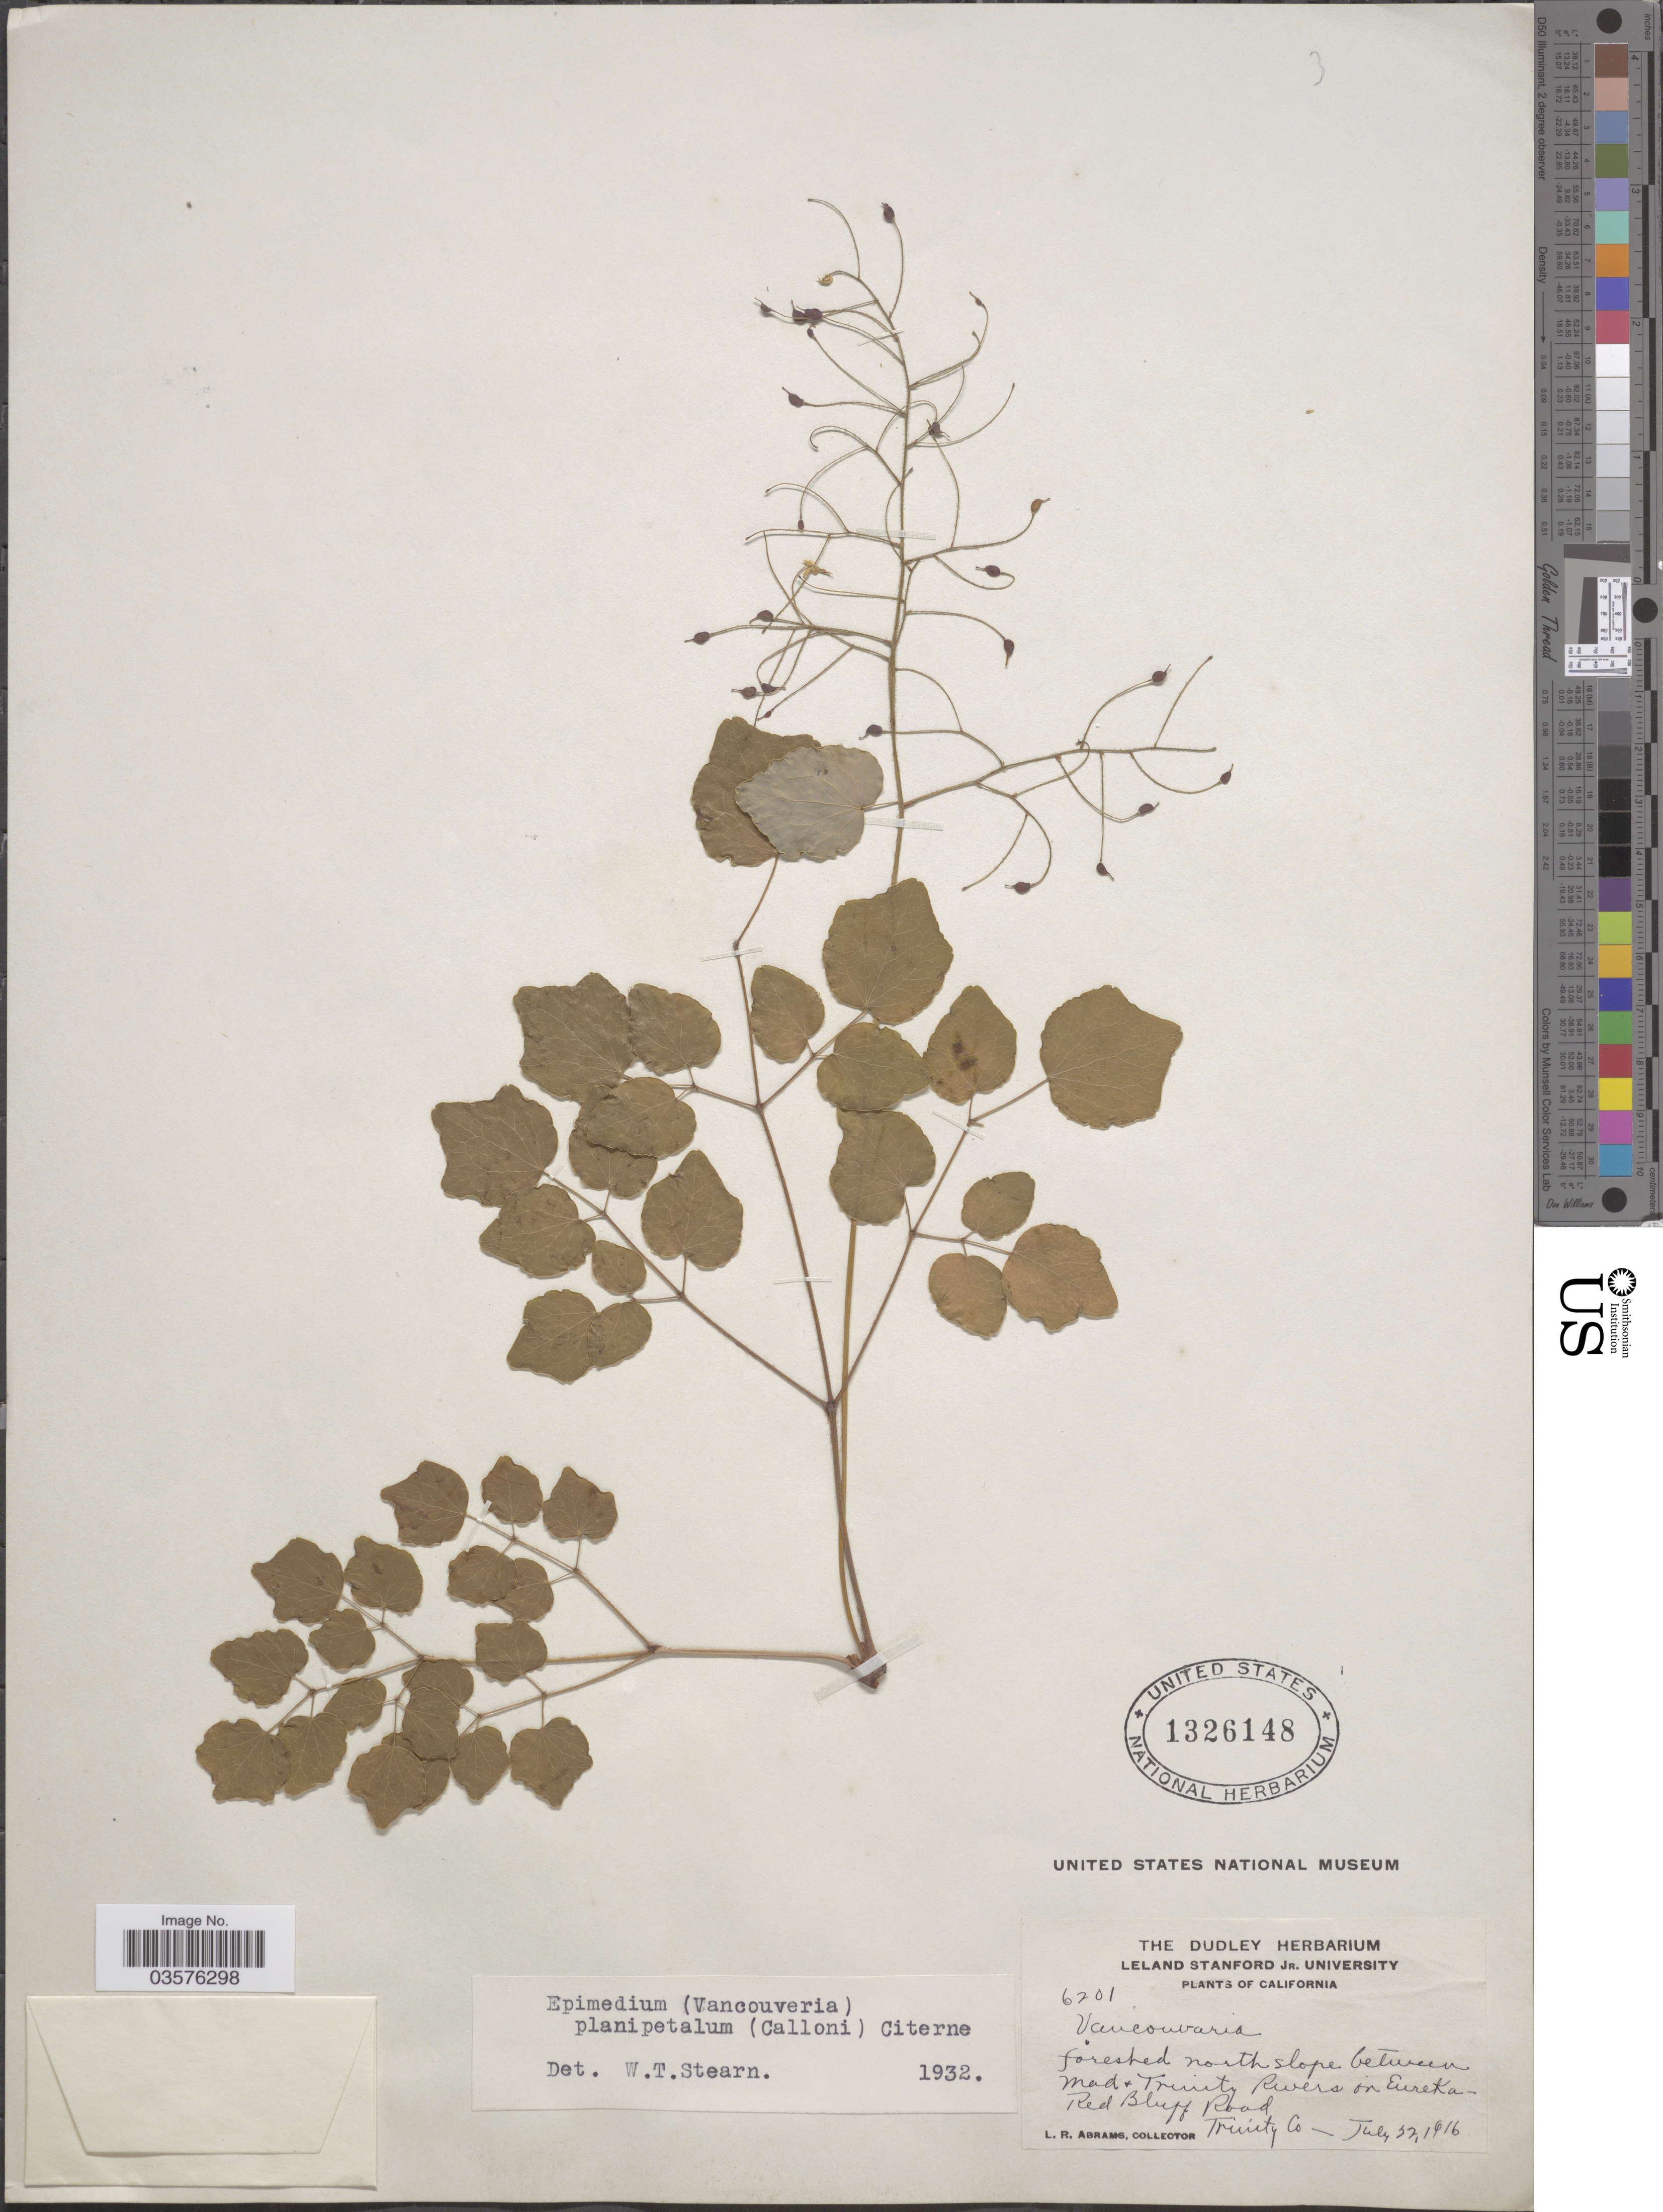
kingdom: Plantae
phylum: Tracheophyta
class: Magnoliopsida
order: Ranunculales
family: Berberidaceae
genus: Vancouveria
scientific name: Vancouveria planipetala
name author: Calloni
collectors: L. Abrams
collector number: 6201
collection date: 1916-07-22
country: United States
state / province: California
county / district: Trinity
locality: Forested north slope between Mad & Trinity Rivers in Eureka - Red Bluff Road. Trinity Co.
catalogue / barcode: US 1326148